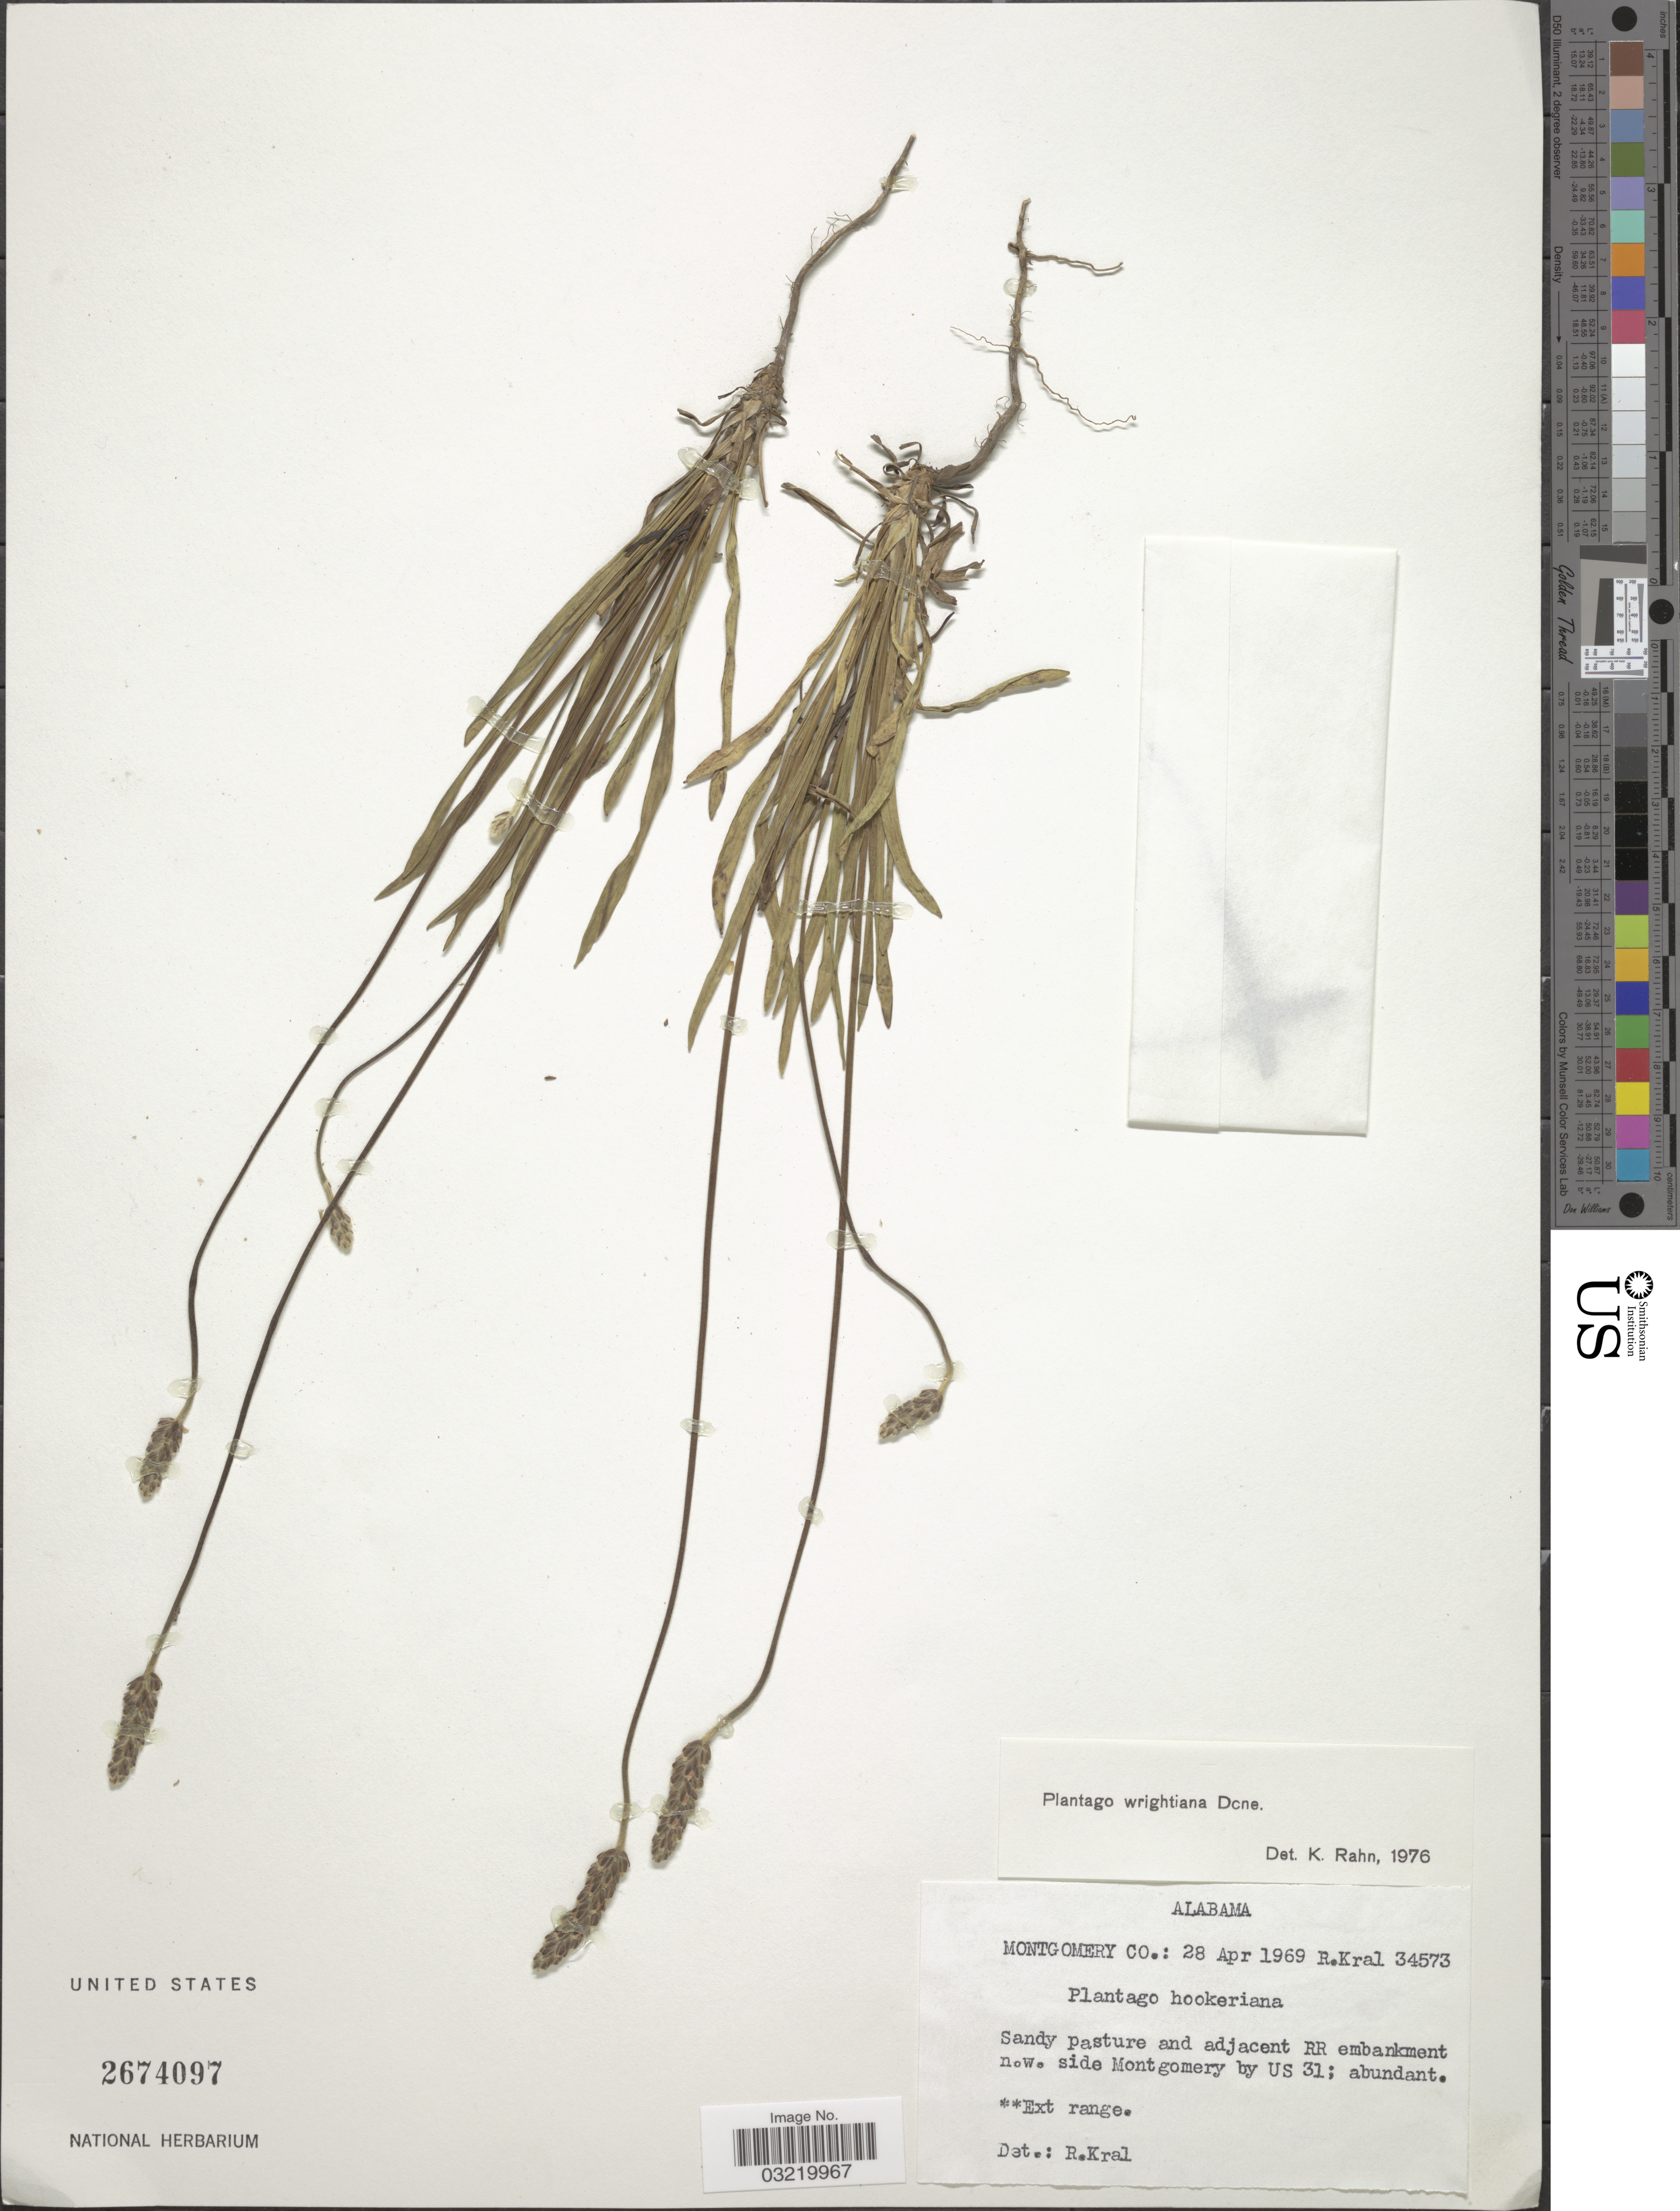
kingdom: Plantae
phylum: Tracheophyta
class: Magnoliopsida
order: Lamiales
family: Plantaginaceae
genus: Plantago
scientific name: Plantago wrightiana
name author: Decne. ex A. DC.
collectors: R. Kral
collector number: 34573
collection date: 1969-04-28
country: United States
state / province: Alabama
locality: Montgomery Co. Sandy pasture and adjacent RR embankment n.w. side Montgomery by US 31.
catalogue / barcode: US 2674097